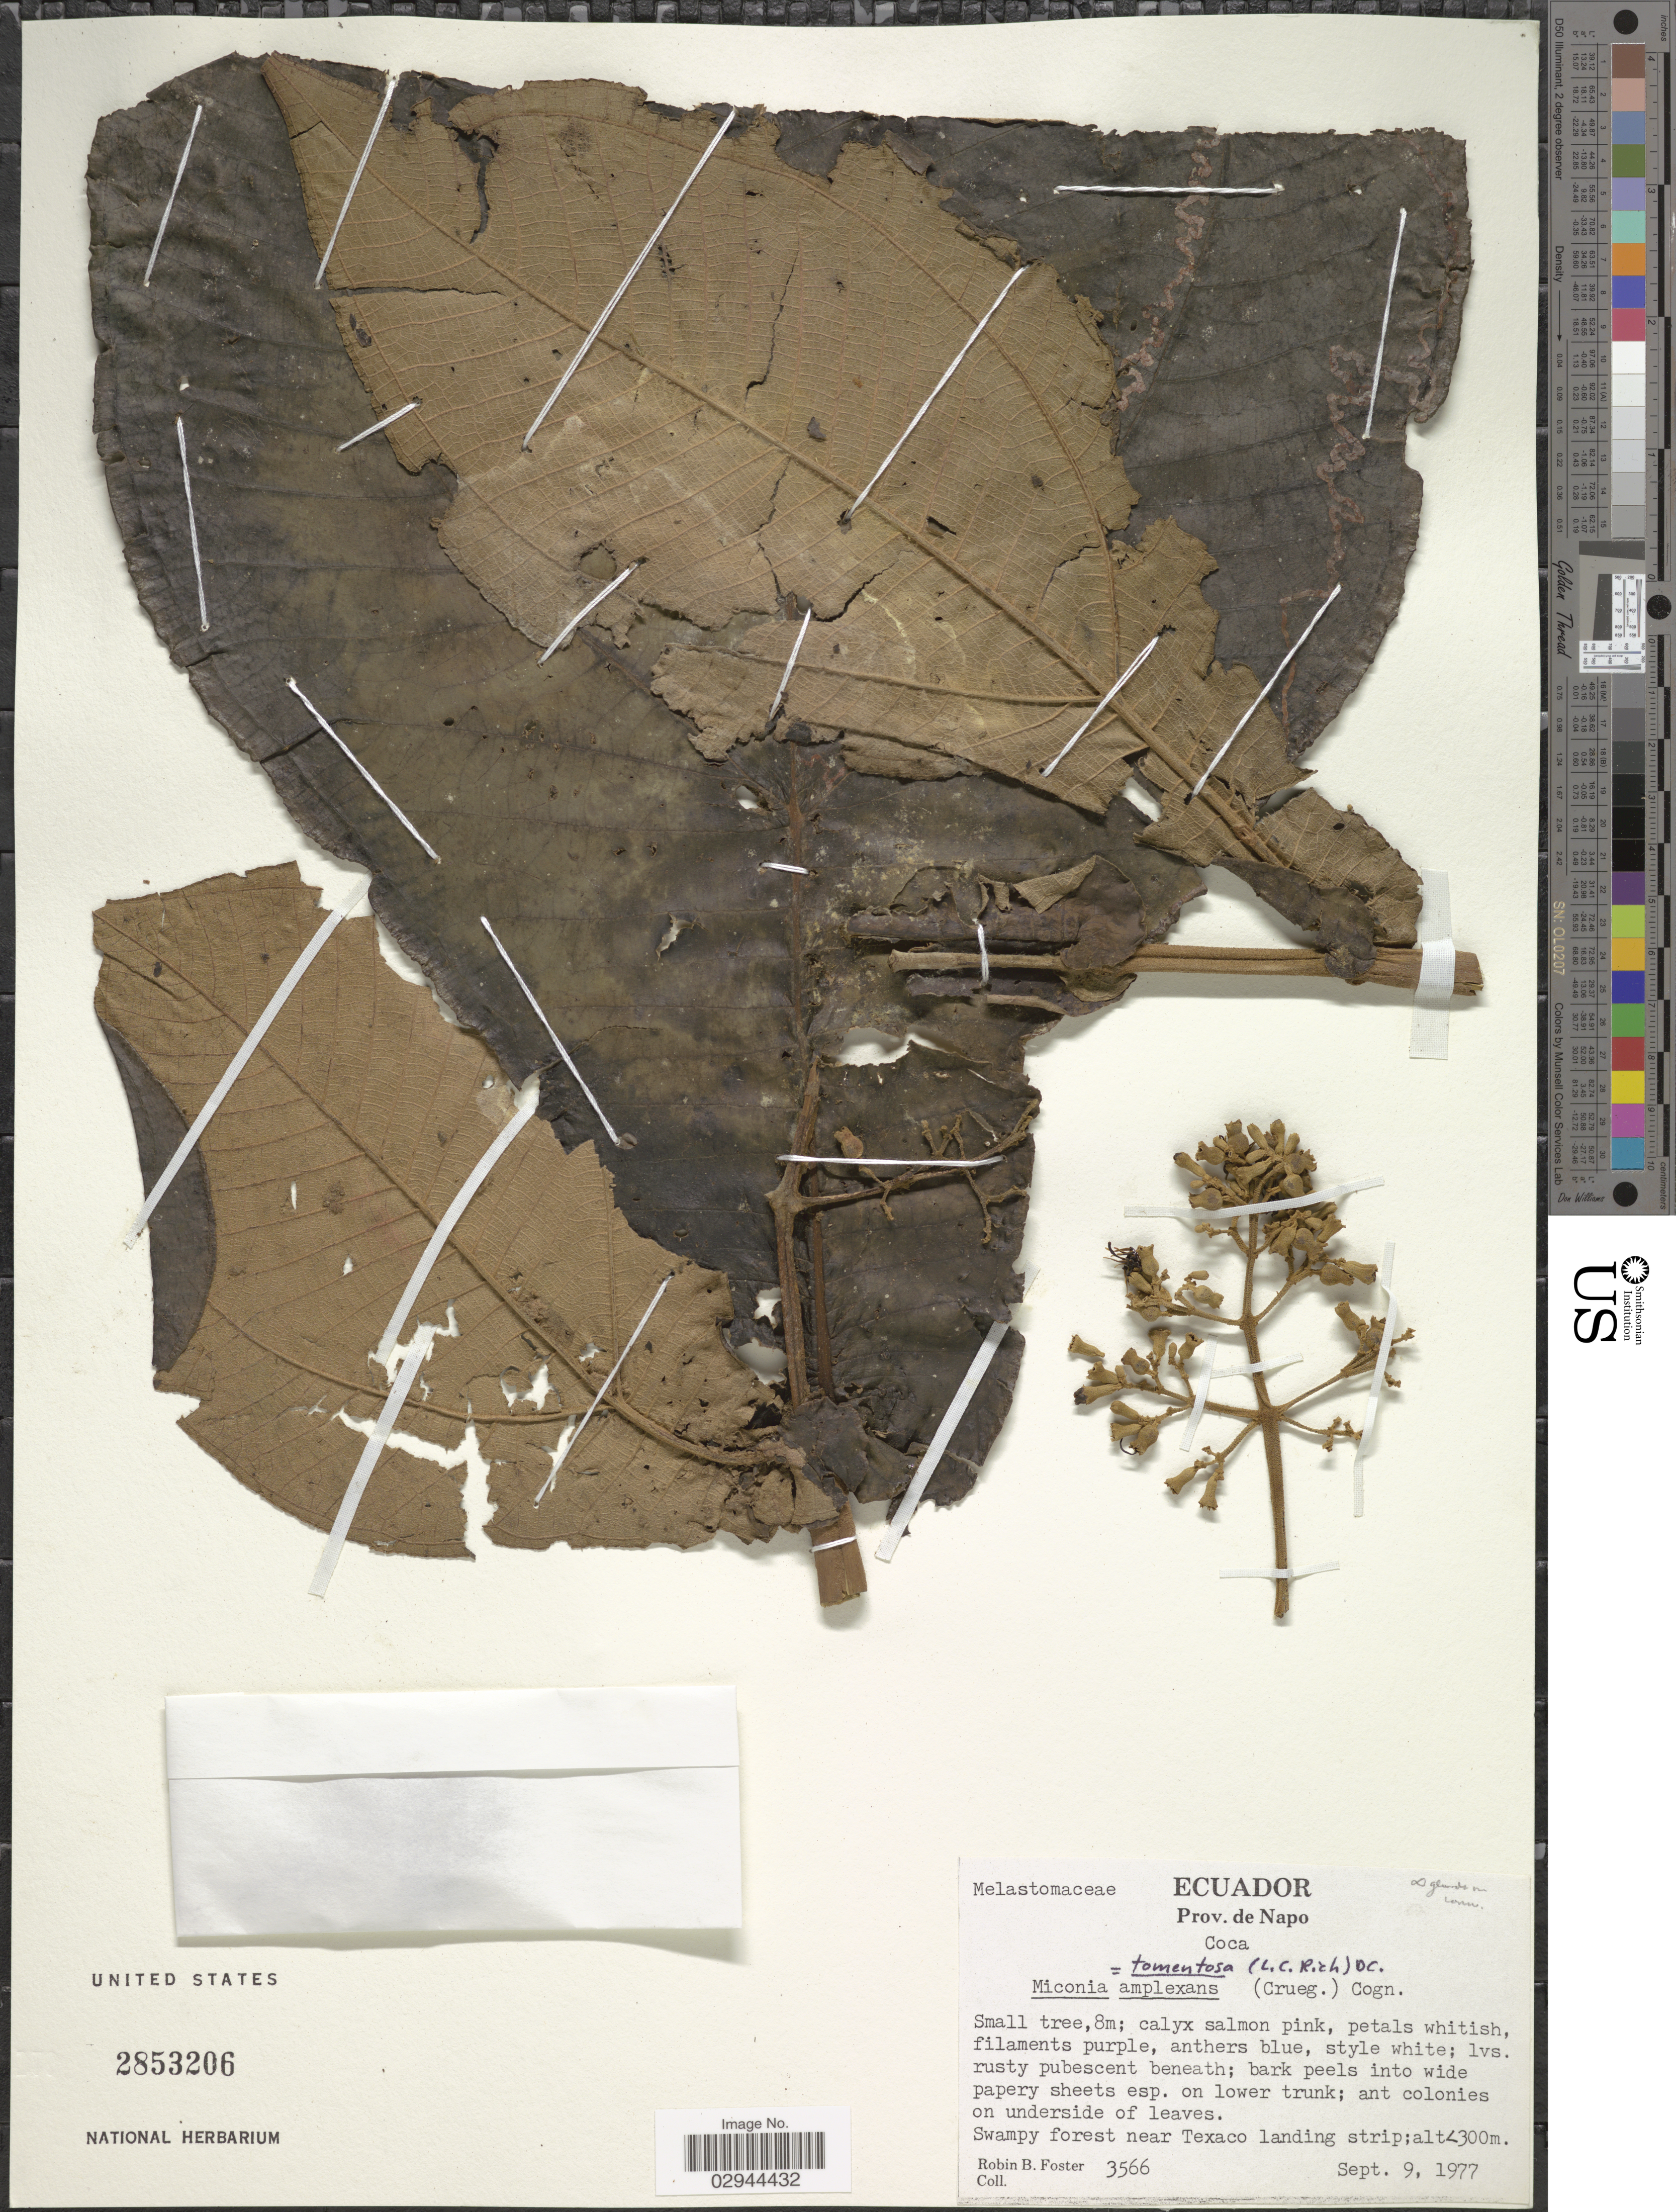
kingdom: Plantae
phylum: Tracheophyta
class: Magnoliopsida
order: Myrtales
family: Melastomataceae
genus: Miconia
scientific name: Miconia tomentosa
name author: (Rich.) D. Don ex DC.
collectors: R. B. Foster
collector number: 3566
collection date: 1977-09-09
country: Ecuador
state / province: Napo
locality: Coca.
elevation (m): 300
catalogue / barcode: US 2853206